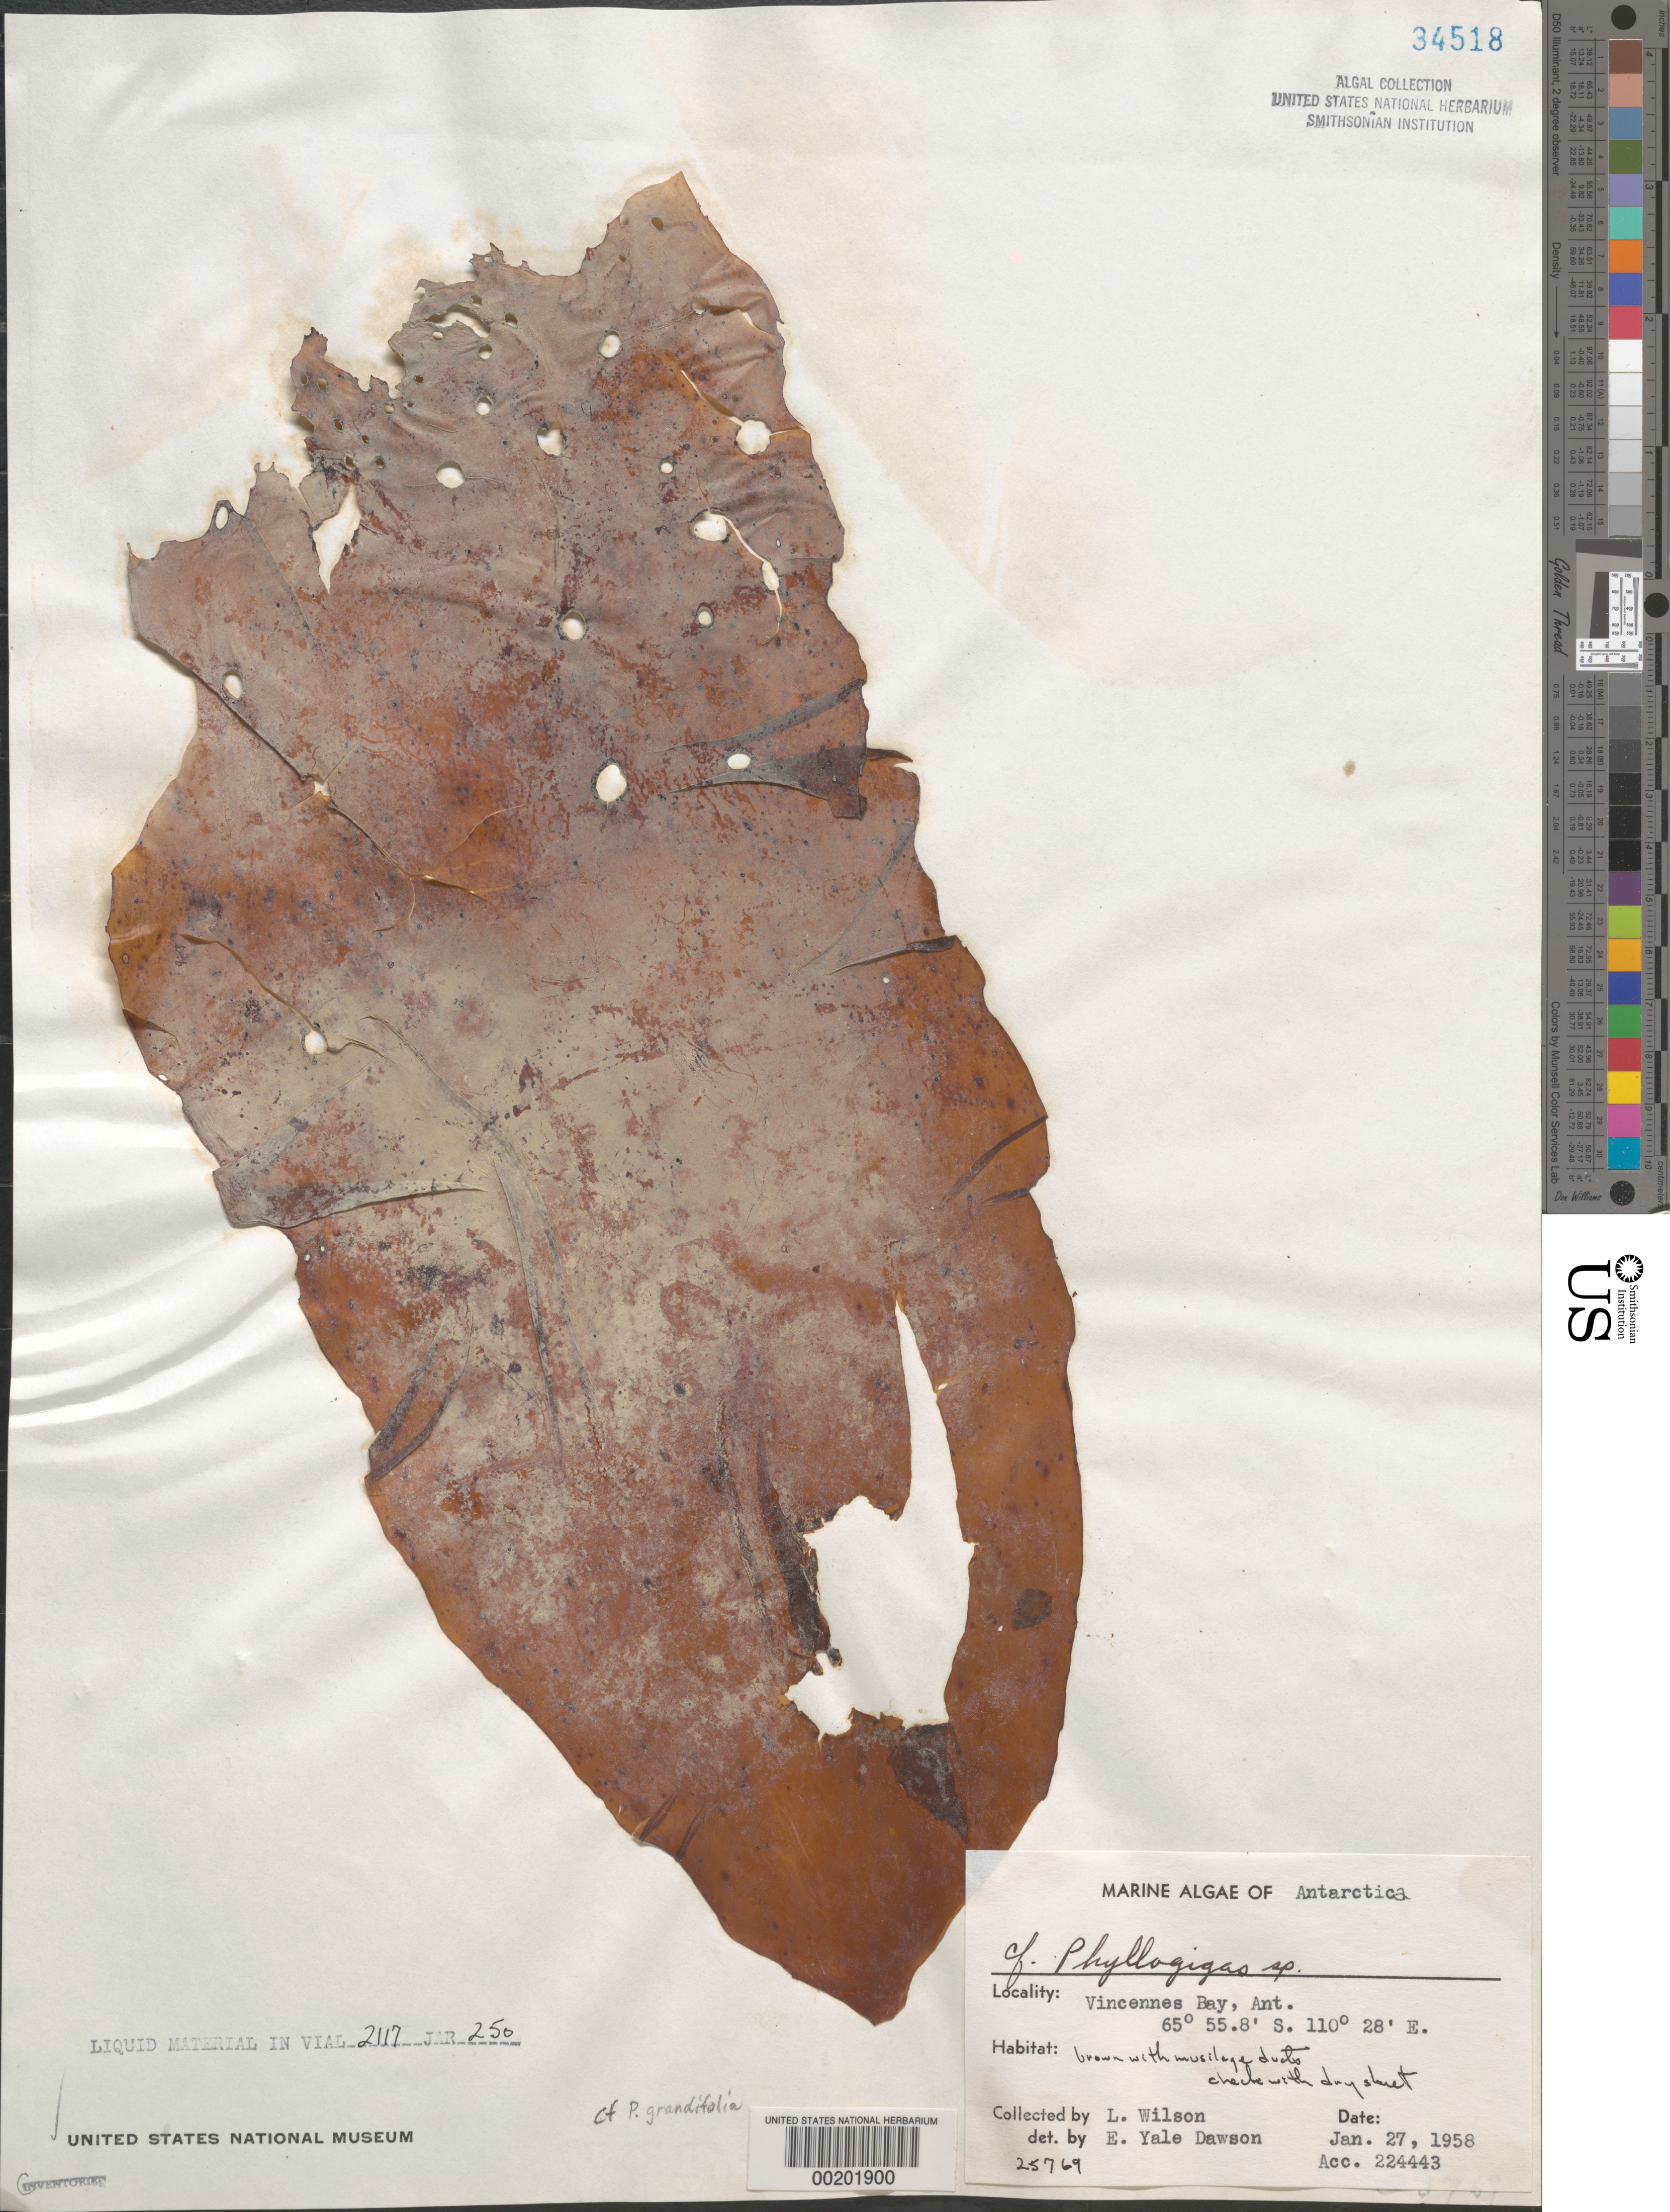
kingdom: Chromista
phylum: Ochrophyta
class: Phaeophyceae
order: Desmarestiales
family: Desmarestiaceae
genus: Himantothallus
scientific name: Himantothallus grandifolius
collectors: L. Wilson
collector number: EYD 25769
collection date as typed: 27 Jan 1958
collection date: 1958-01-27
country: Antarctica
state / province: Wilkes Land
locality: Vincennes bay, Knox Coast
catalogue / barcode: US 34518